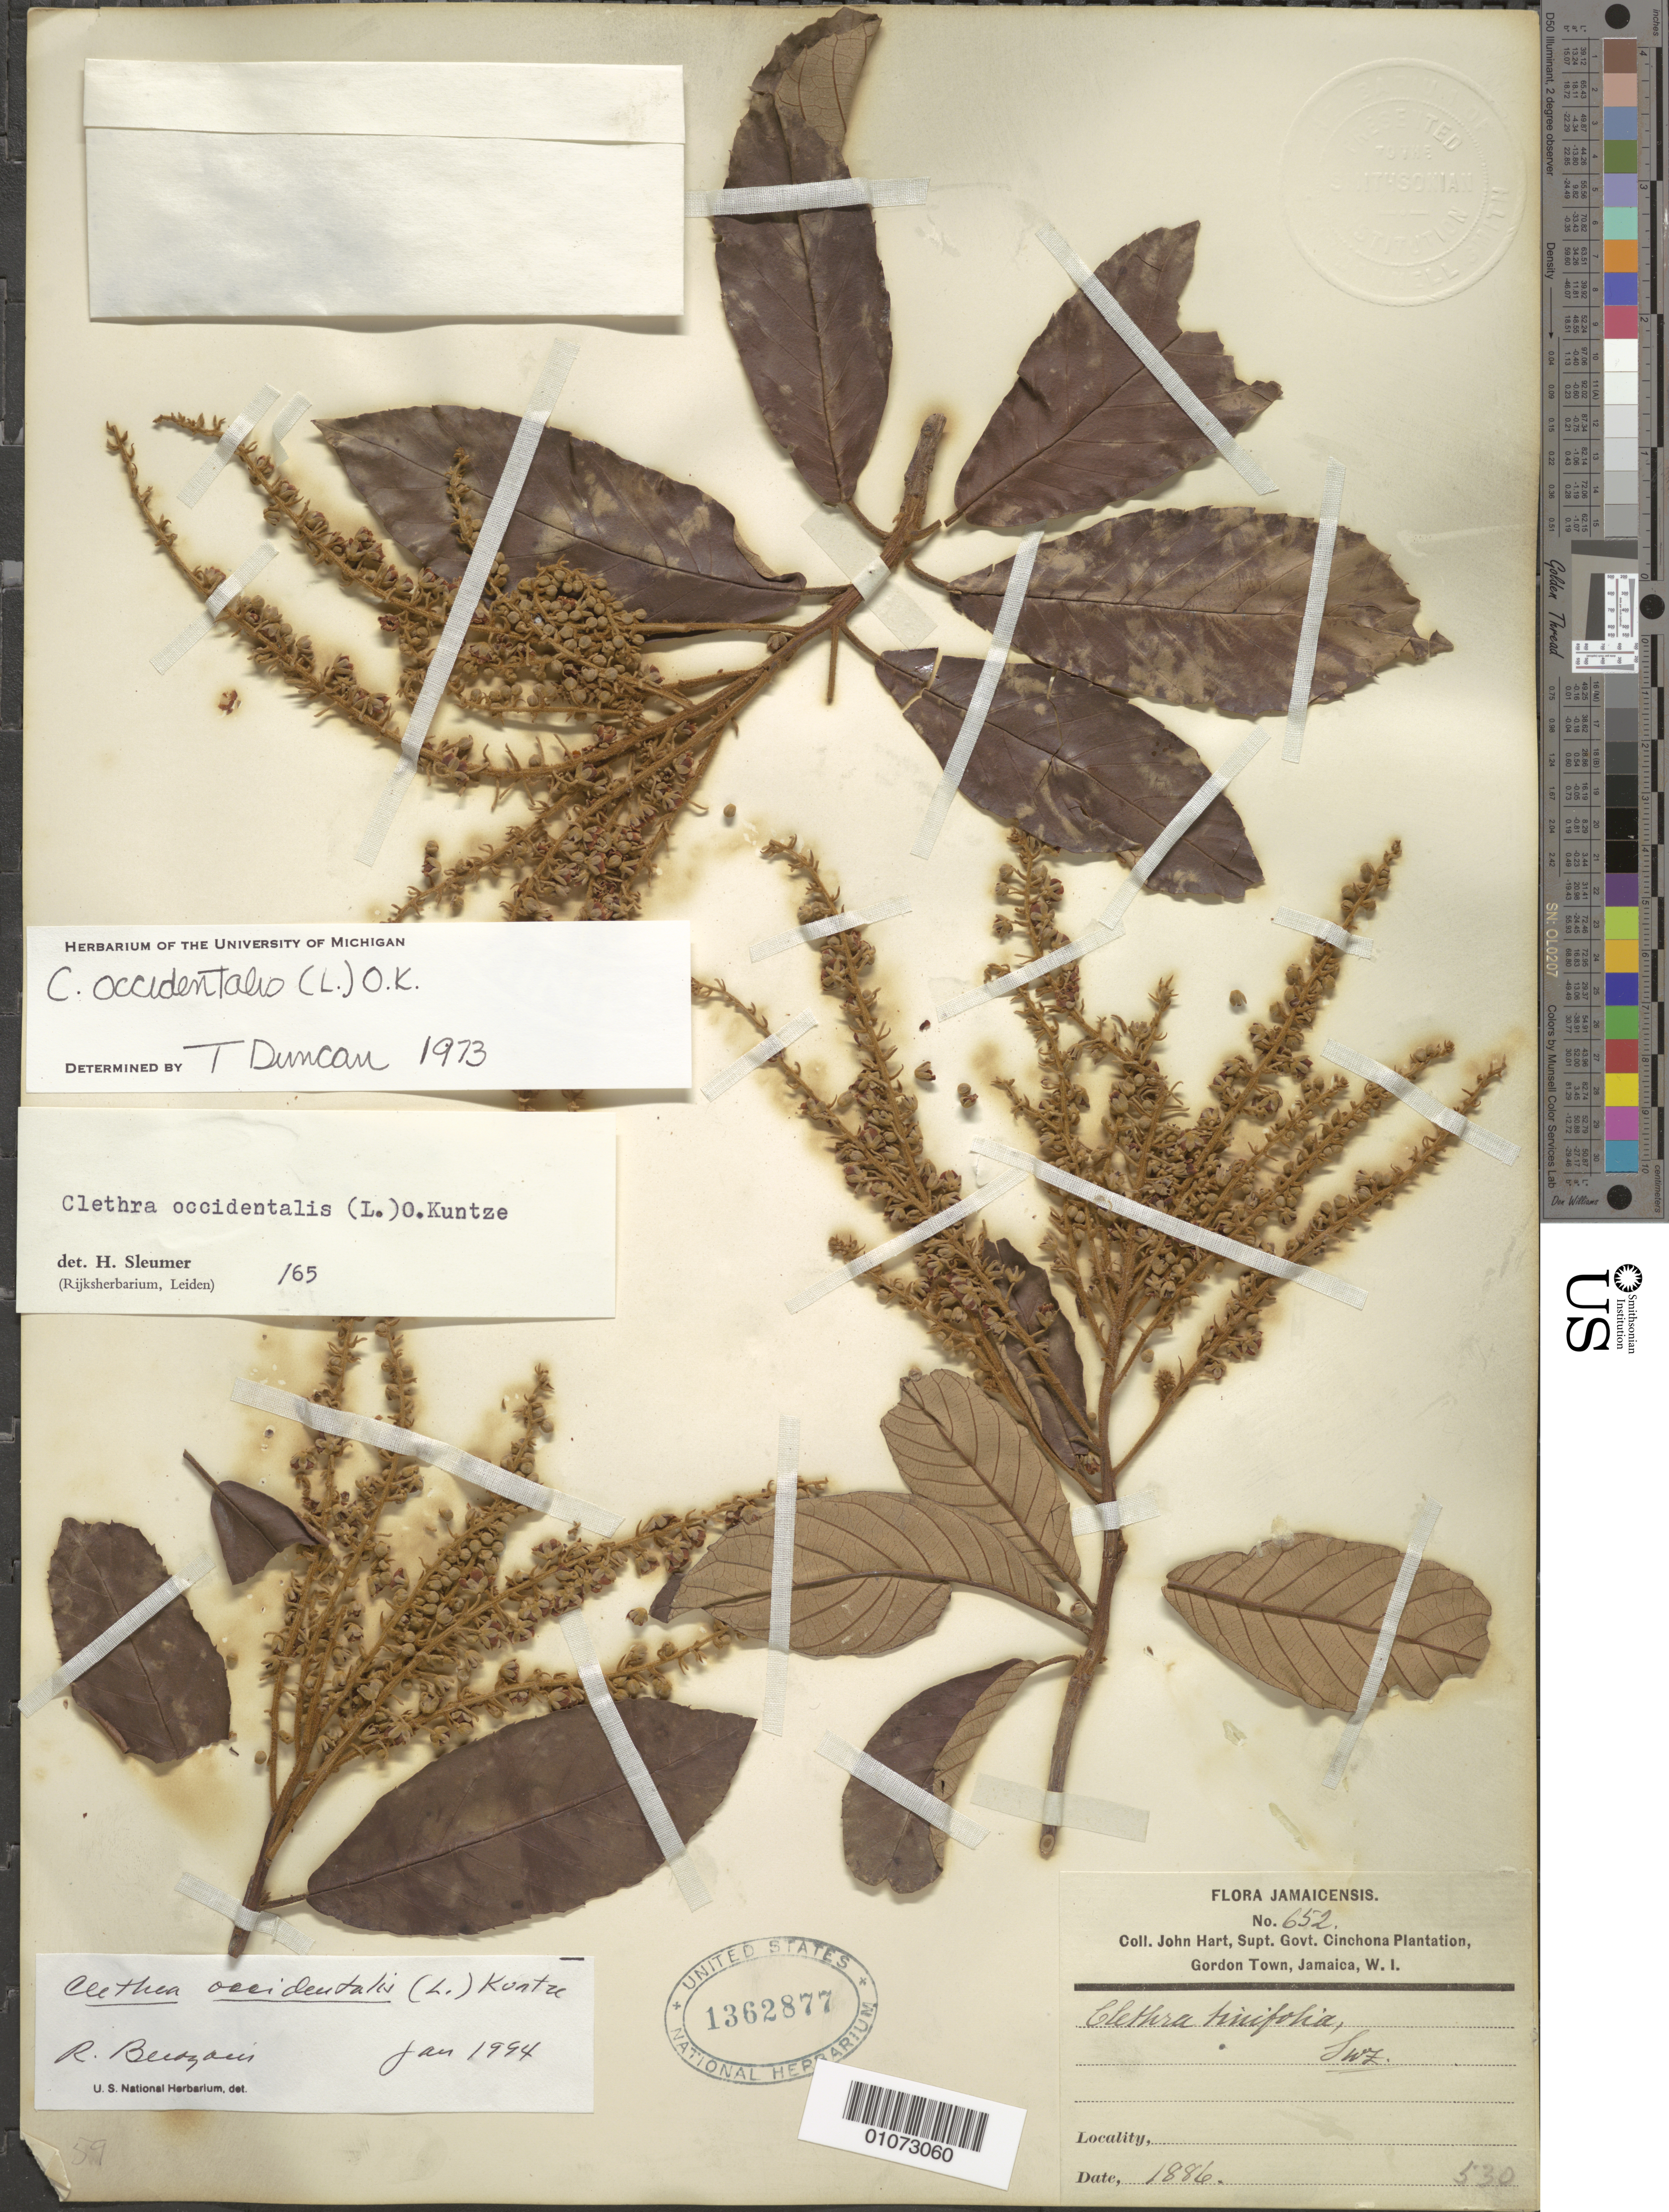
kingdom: Plantae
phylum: Tracheophyta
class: Magnoliopsida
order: Ericales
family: Clethraceae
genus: Clethra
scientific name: Clethra occidentalis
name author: (L.) Kuntze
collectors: J. Hart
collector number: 652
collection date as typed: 01 Jan 1886 to 31 Dec 1886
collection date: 1886-01-01/1886-12-31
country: Jamaica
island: Jamaica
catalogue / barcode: US 1362877